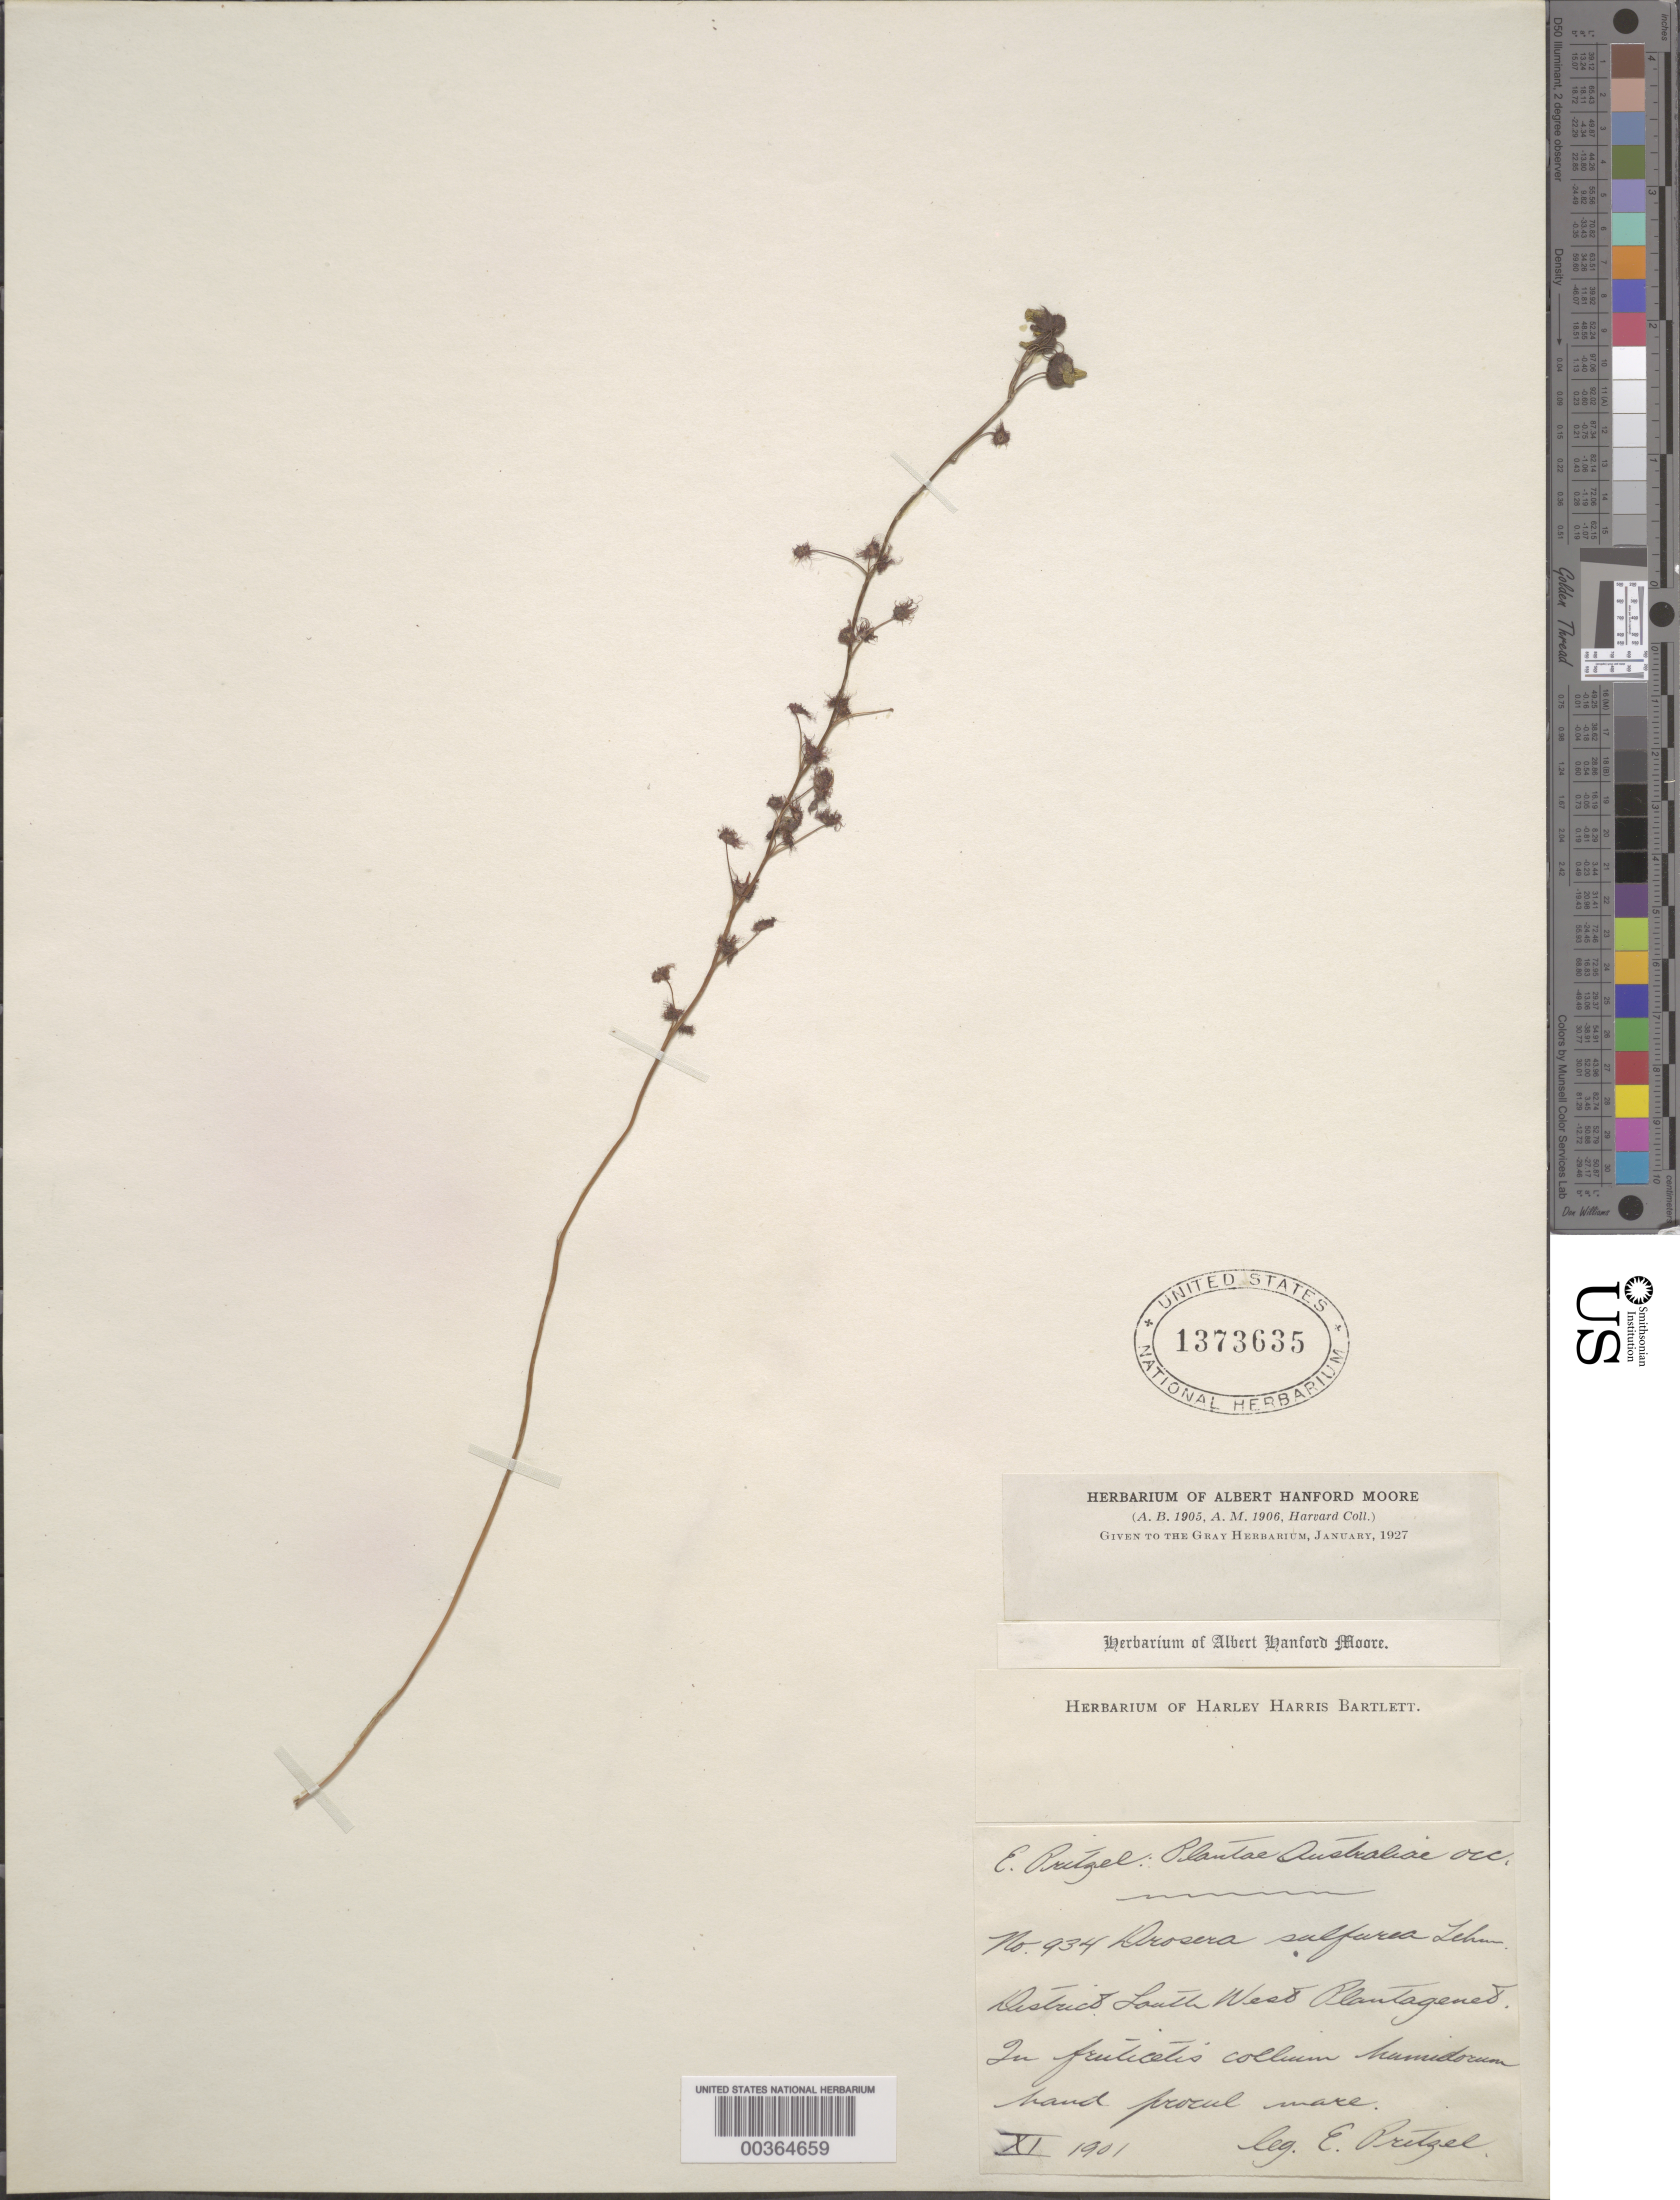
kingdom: Plantae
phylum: Tracheophyta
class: Magnoliopsida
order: Caryophyllales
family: Droseraceae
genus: Drosera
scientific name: Drosera sulphurea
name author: F. Lehm.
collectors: E. G. Pritzel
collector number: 934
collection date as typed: Nov 1901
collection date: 1901-11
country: Australia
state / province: Western Australia (?)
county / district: Plantagenet ?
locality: South west plantagenet district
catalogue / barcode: US 1373635